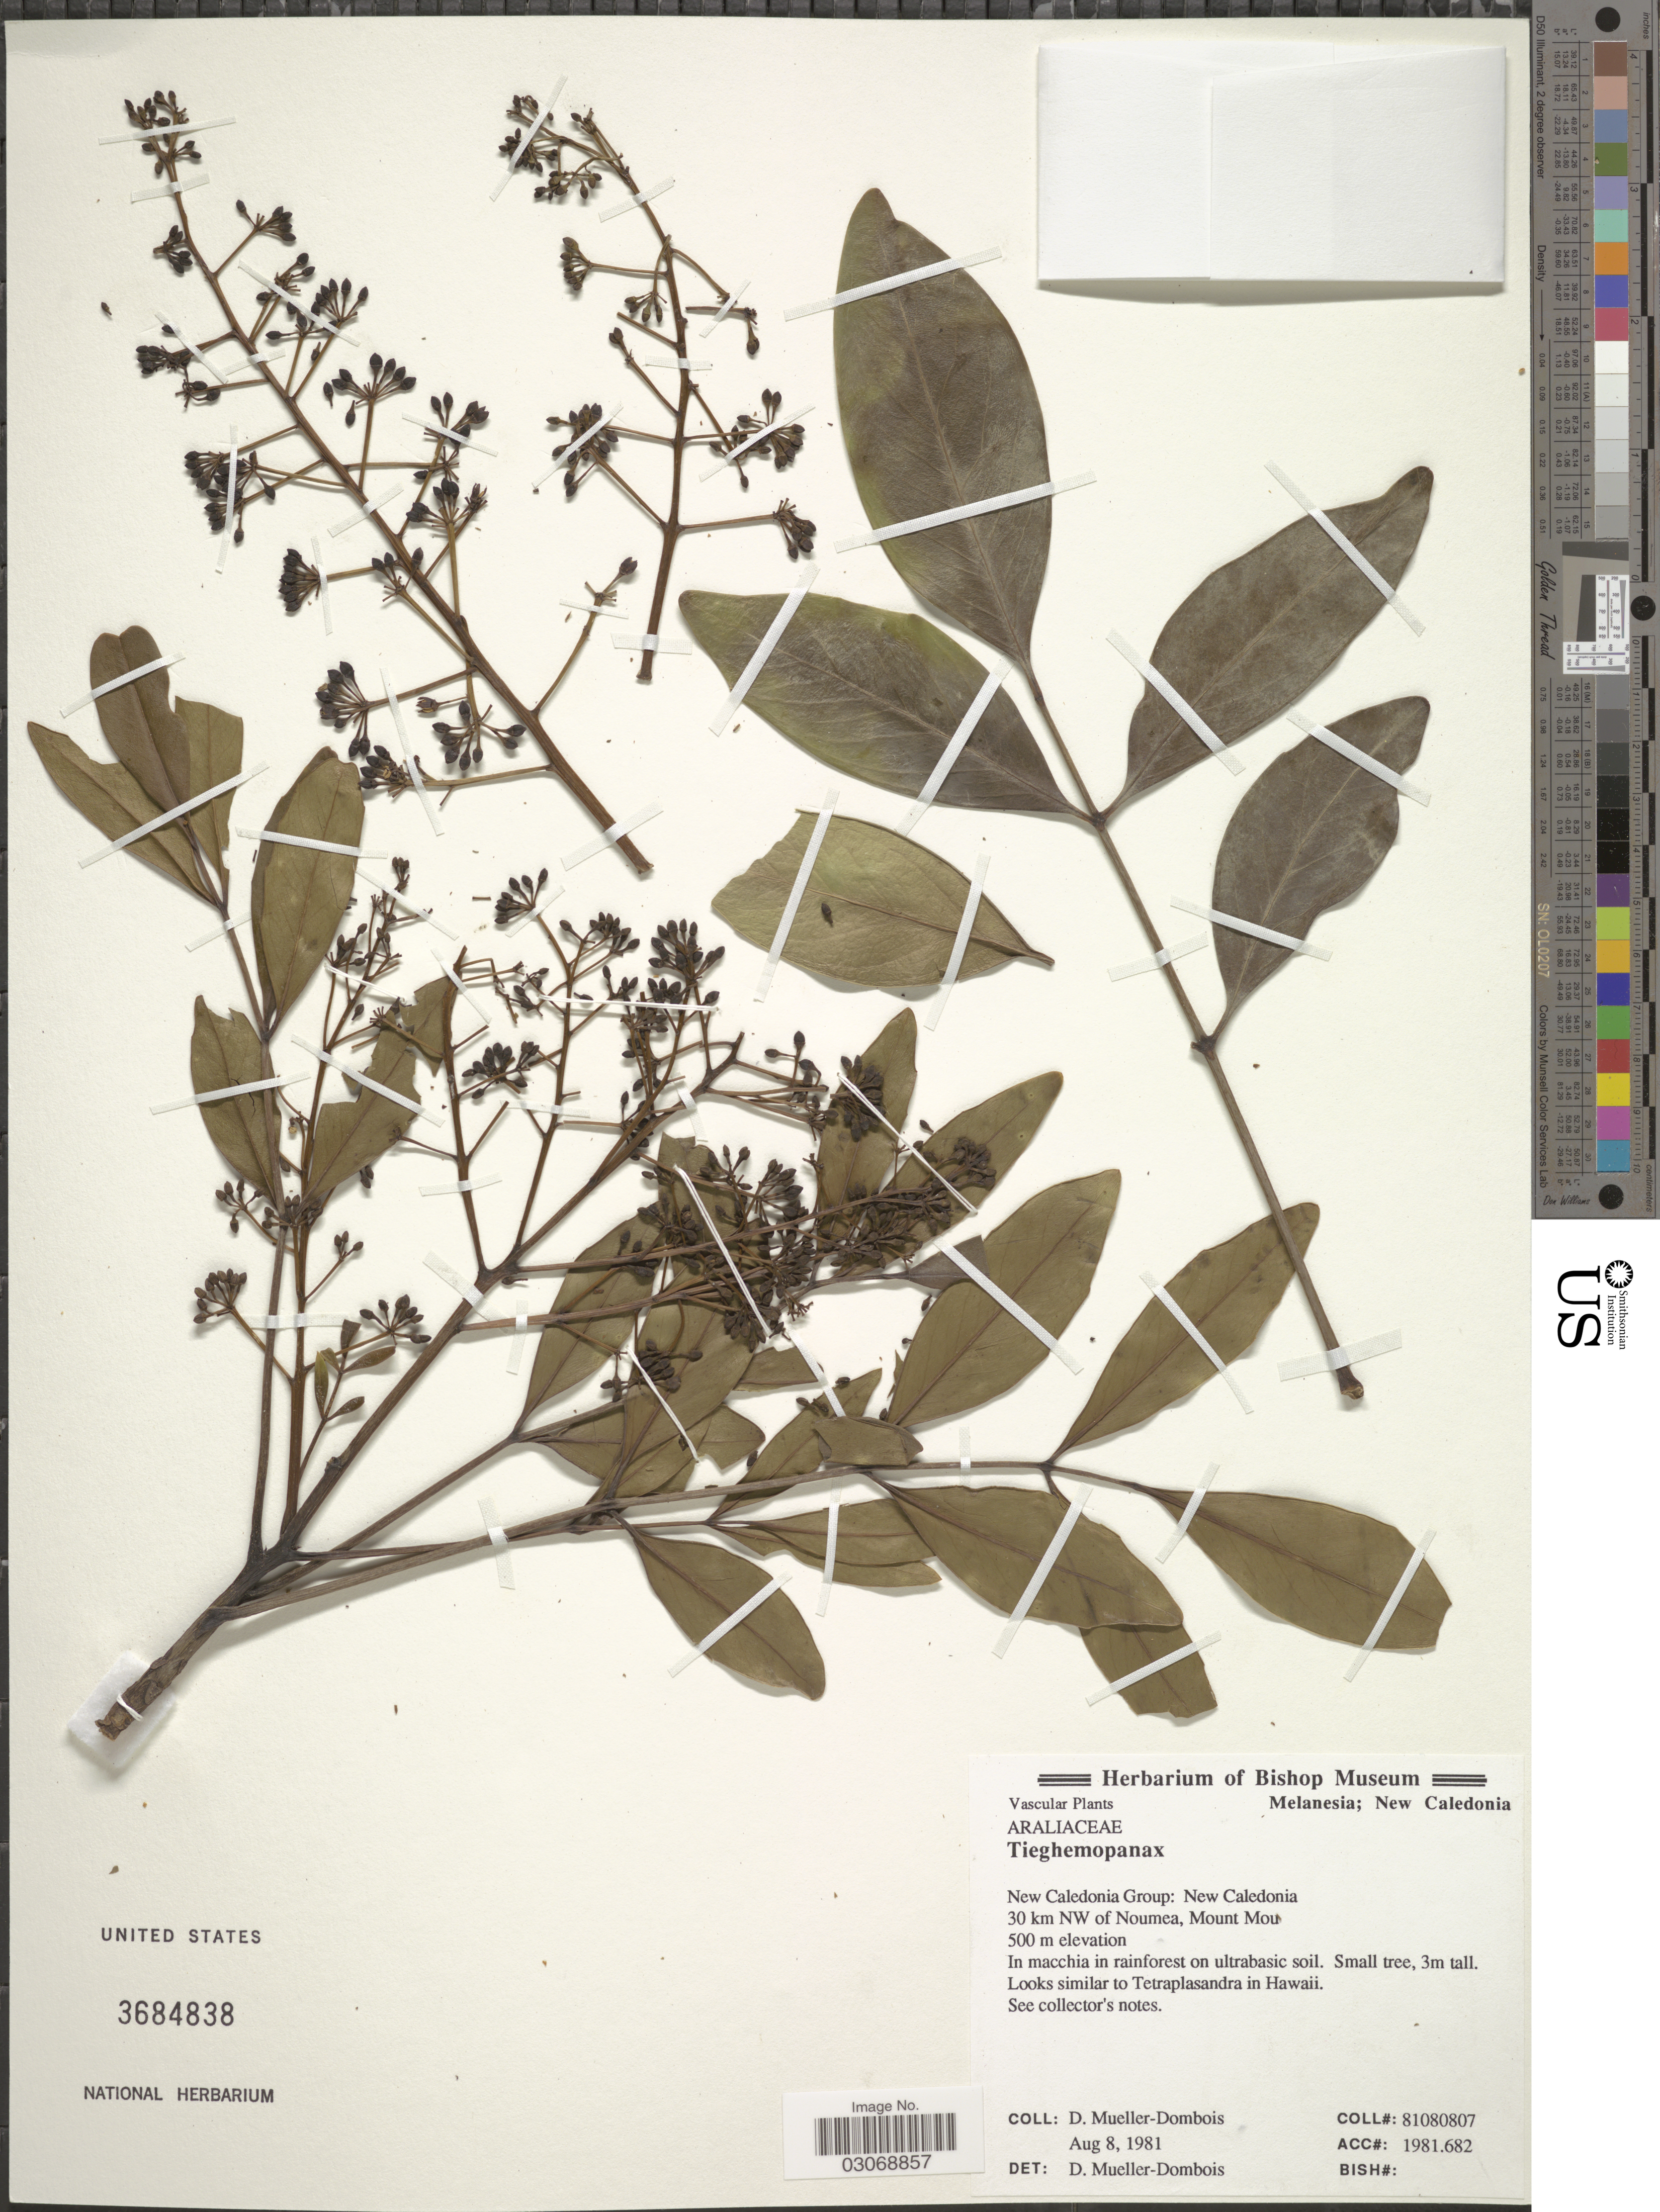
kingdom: Plantae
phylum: Tracheophyta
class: Magnoliopsida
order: Apiales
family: Araliaceae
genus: Polyscias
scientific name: Polyscias sp.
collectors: D. Mueller-Dombois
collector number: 81080807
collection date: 1981-08-08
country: New Caledonia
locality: New Caledonia Group: New Caledonia. 30 km NW of Noumea, Mount Mou.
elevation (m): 500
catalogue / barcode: US 3684838